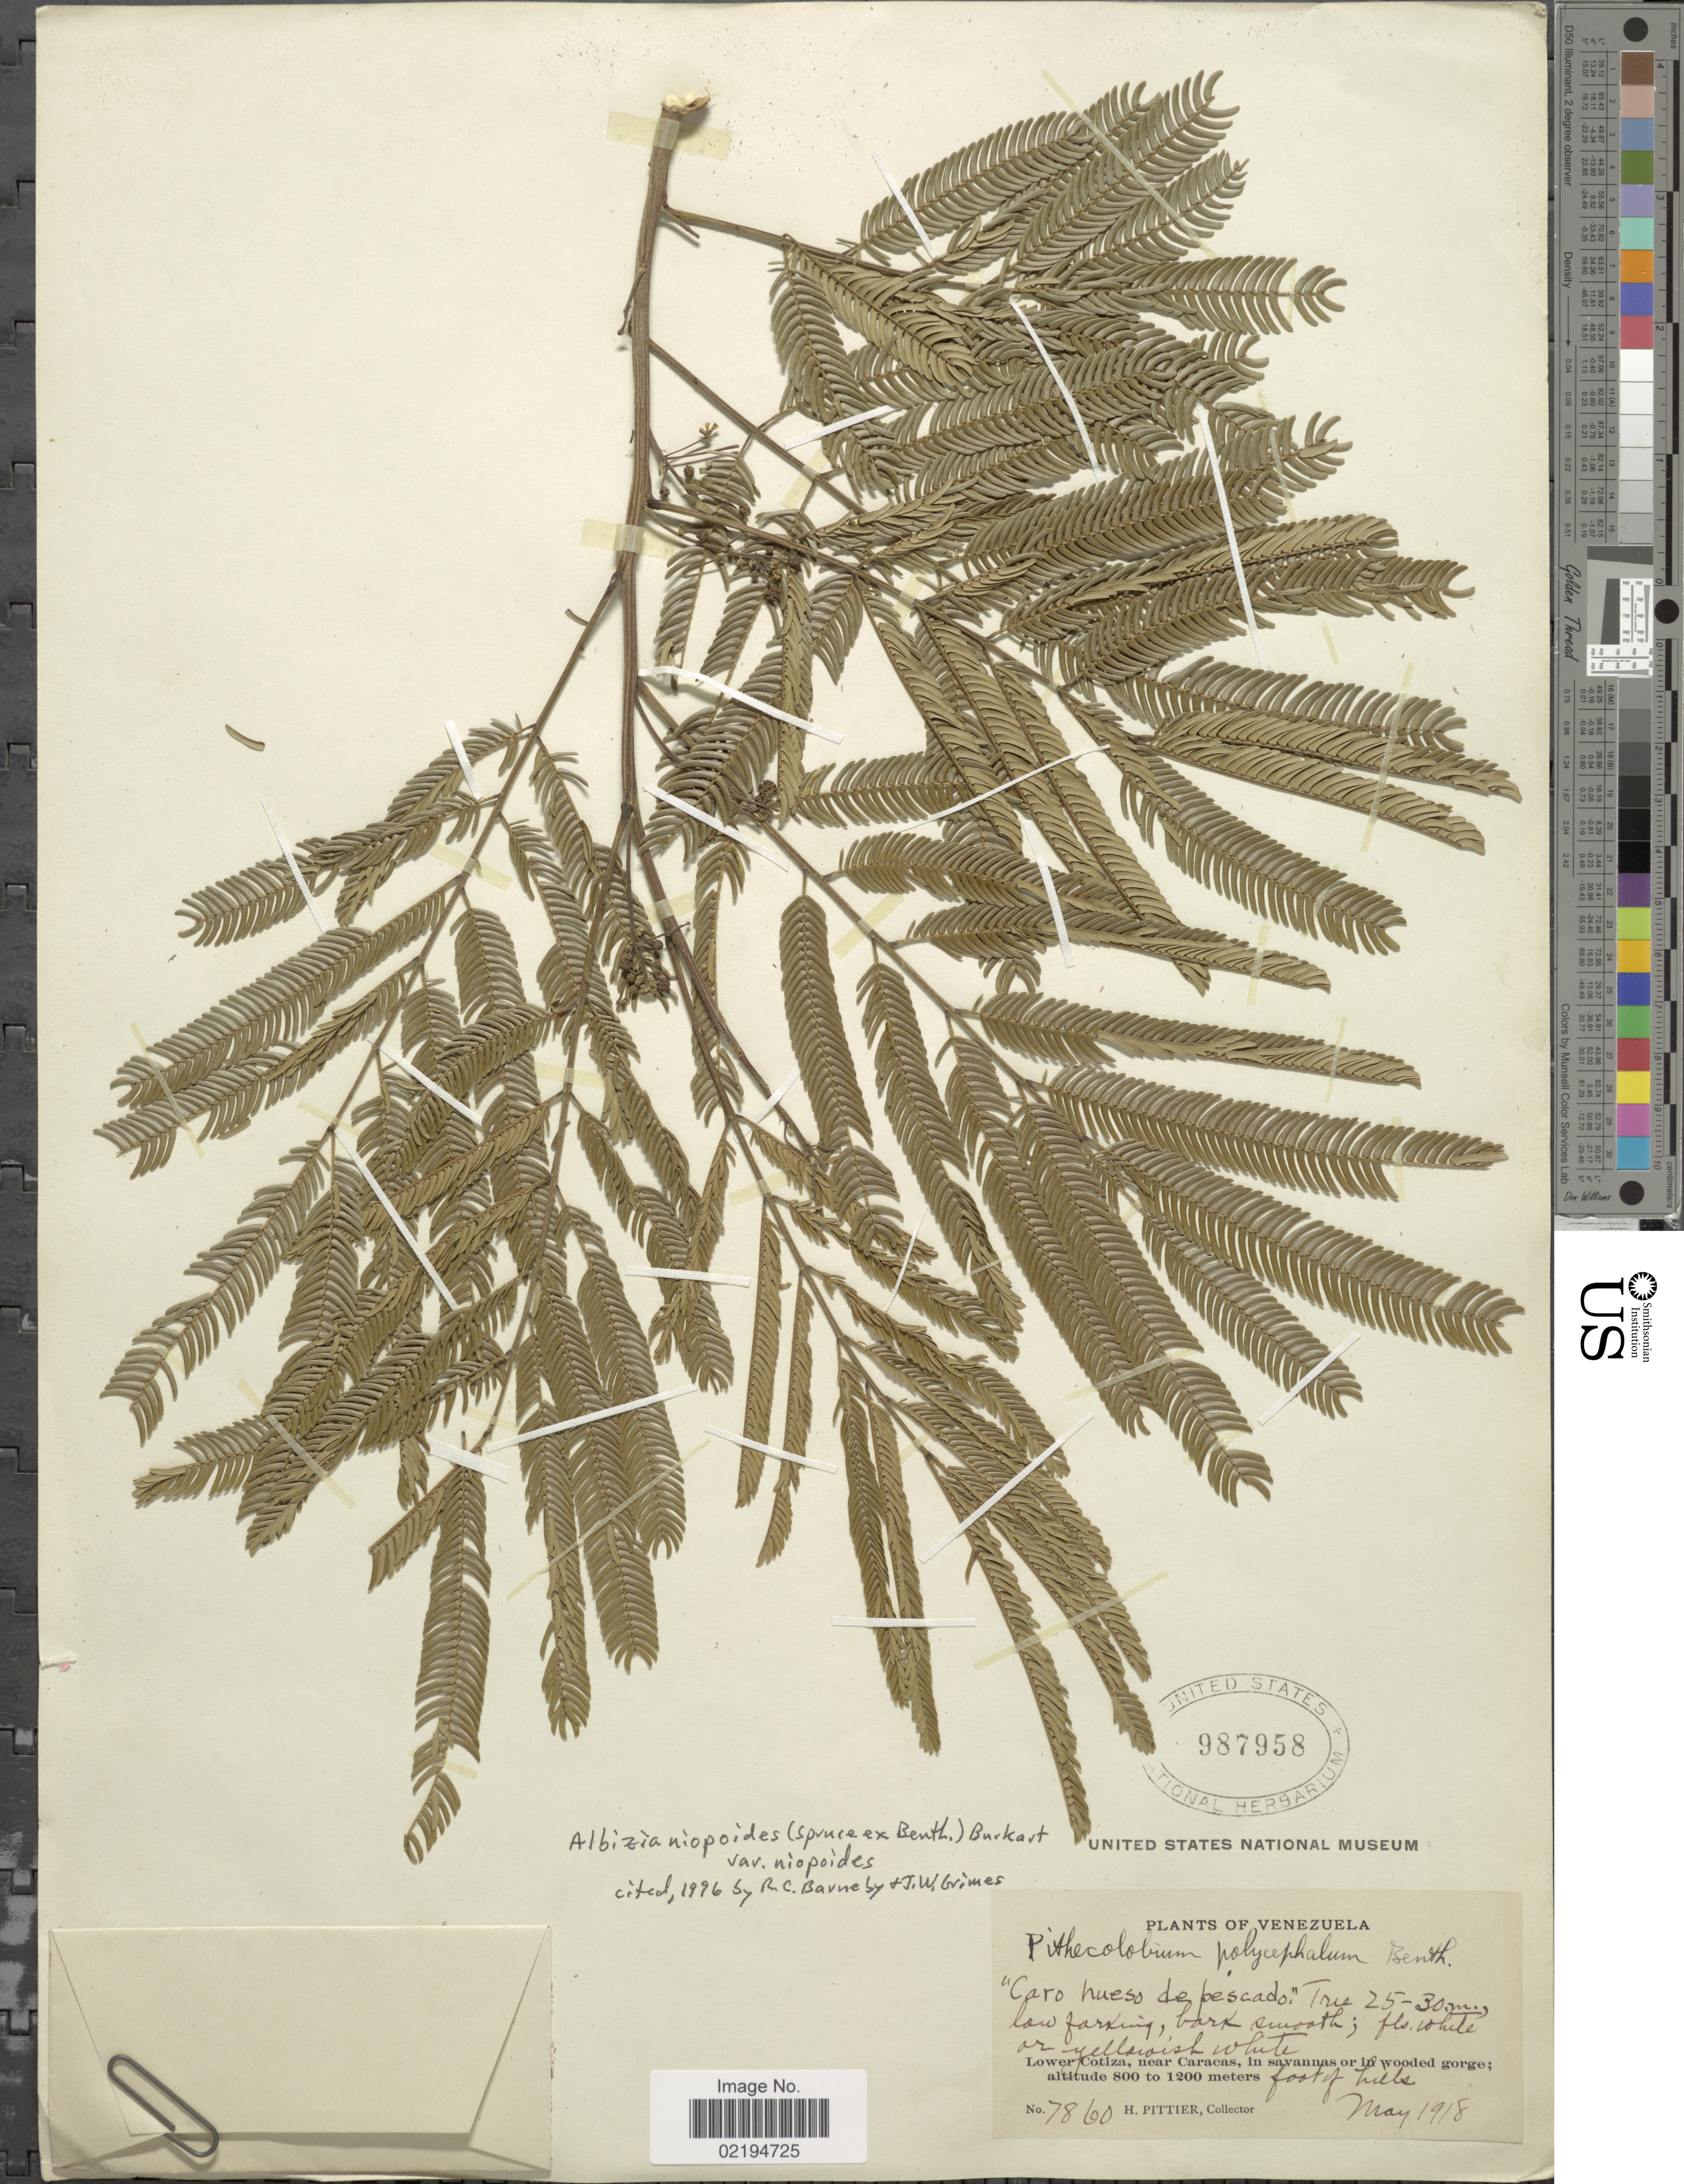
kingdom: Plantae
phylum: Tracheophyta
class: Magnoliopsida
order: Fabales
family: Fabaceae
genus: Pseudalbizzia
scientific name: Pseudalbizzia niopoides var. niopoides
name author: (Spruce ex Benth.) Koenen & Duno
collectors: H. F. Pittier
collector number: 7860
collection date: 1918-05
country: Venezuela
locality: Lower Cotiza, near Caracas, in savannas or in wooded gorge.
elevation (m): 800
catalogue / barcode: US 987958